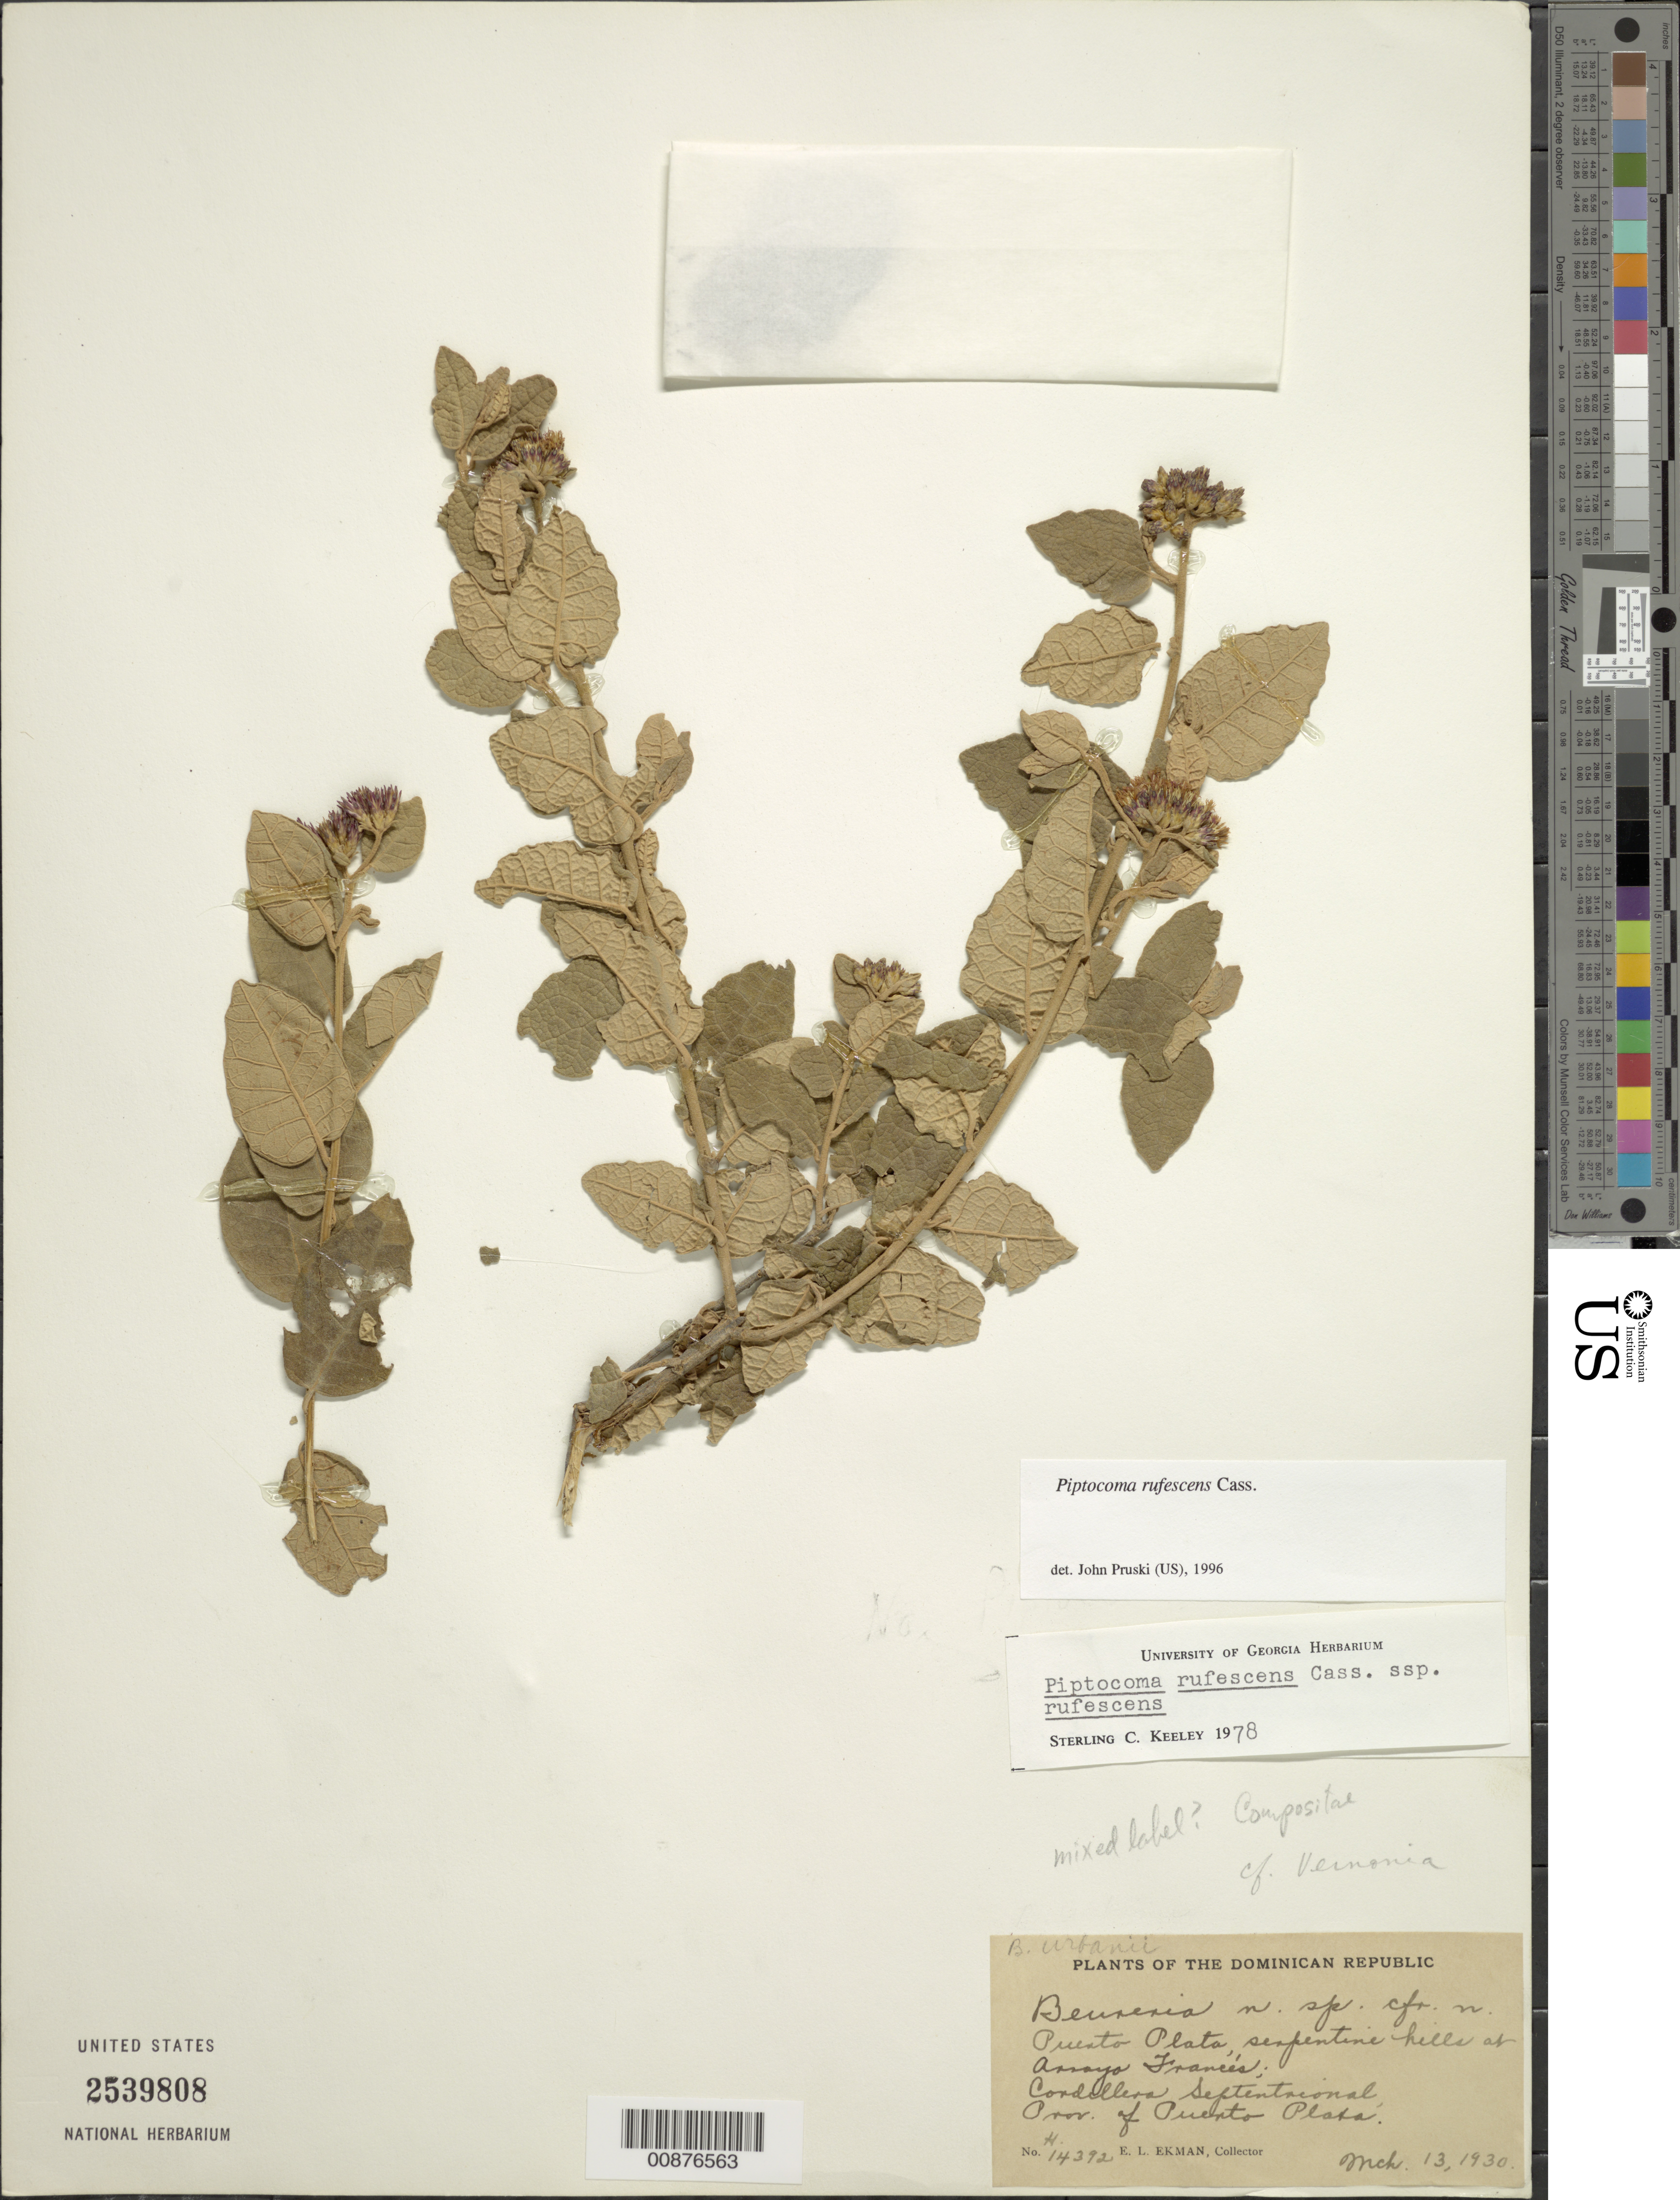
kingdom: Plantae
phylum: Tracheophyta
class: Magnoliopsida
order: Asterales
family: Asteraceae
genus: Piptocoma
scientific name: Piptocoma rufescens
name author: Cass.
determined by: Pruski, J. F.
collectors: E. L. Ekman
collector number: H 14392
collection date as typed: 13 Mar 1930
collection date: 1930-03-13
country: Dominican Republic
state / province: Puerto Plata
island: Hispaniola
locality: Puerto Plata, hills at Arroyo Francés; Cordellera Septentaional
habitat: Serpentines hills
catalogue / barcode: US 2539808